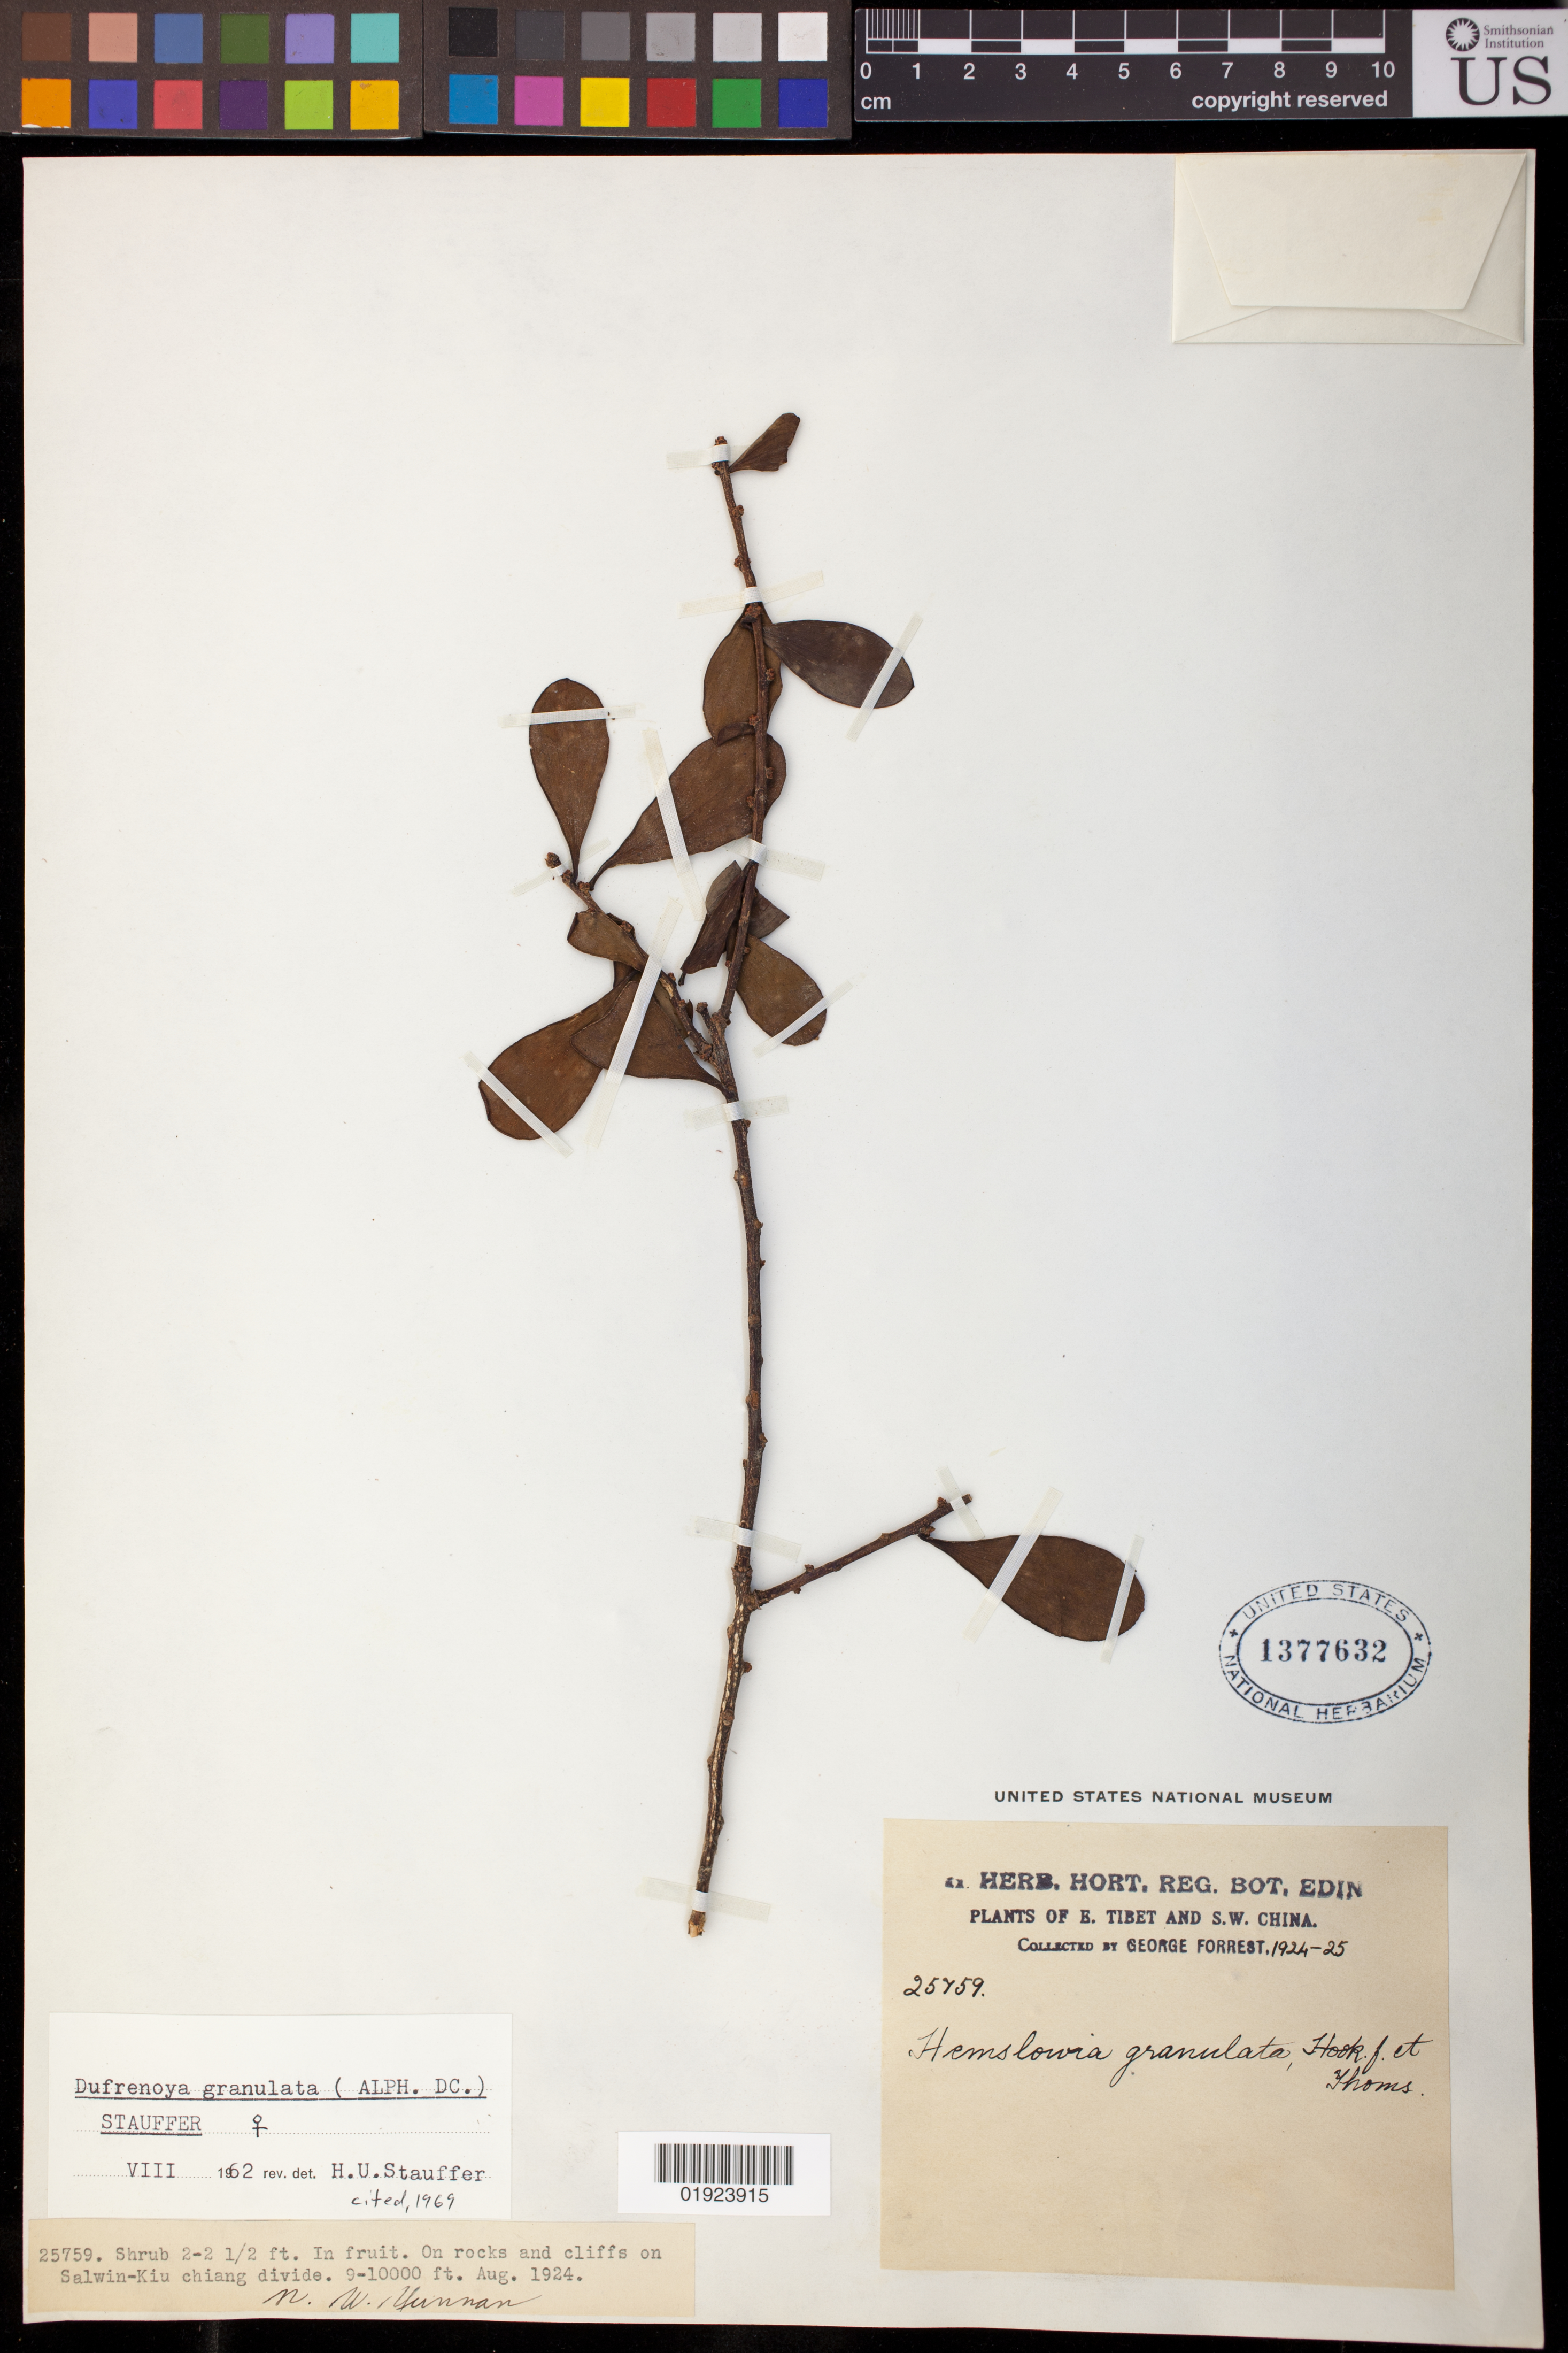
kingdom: Plantae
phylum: Tracheophyta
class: Magnoliopsida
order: Santalales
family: Amphorogynaceae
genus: Dufrenoya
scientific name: Dufrenoya granulata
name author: (Hook. f. & P.H. Thomson ex A. DC.) Stauffer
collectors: G. Forrest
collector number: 25759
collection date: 1924/1925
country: China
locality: Plants of E. Tibet and S.W. China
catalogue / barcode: US 1377632